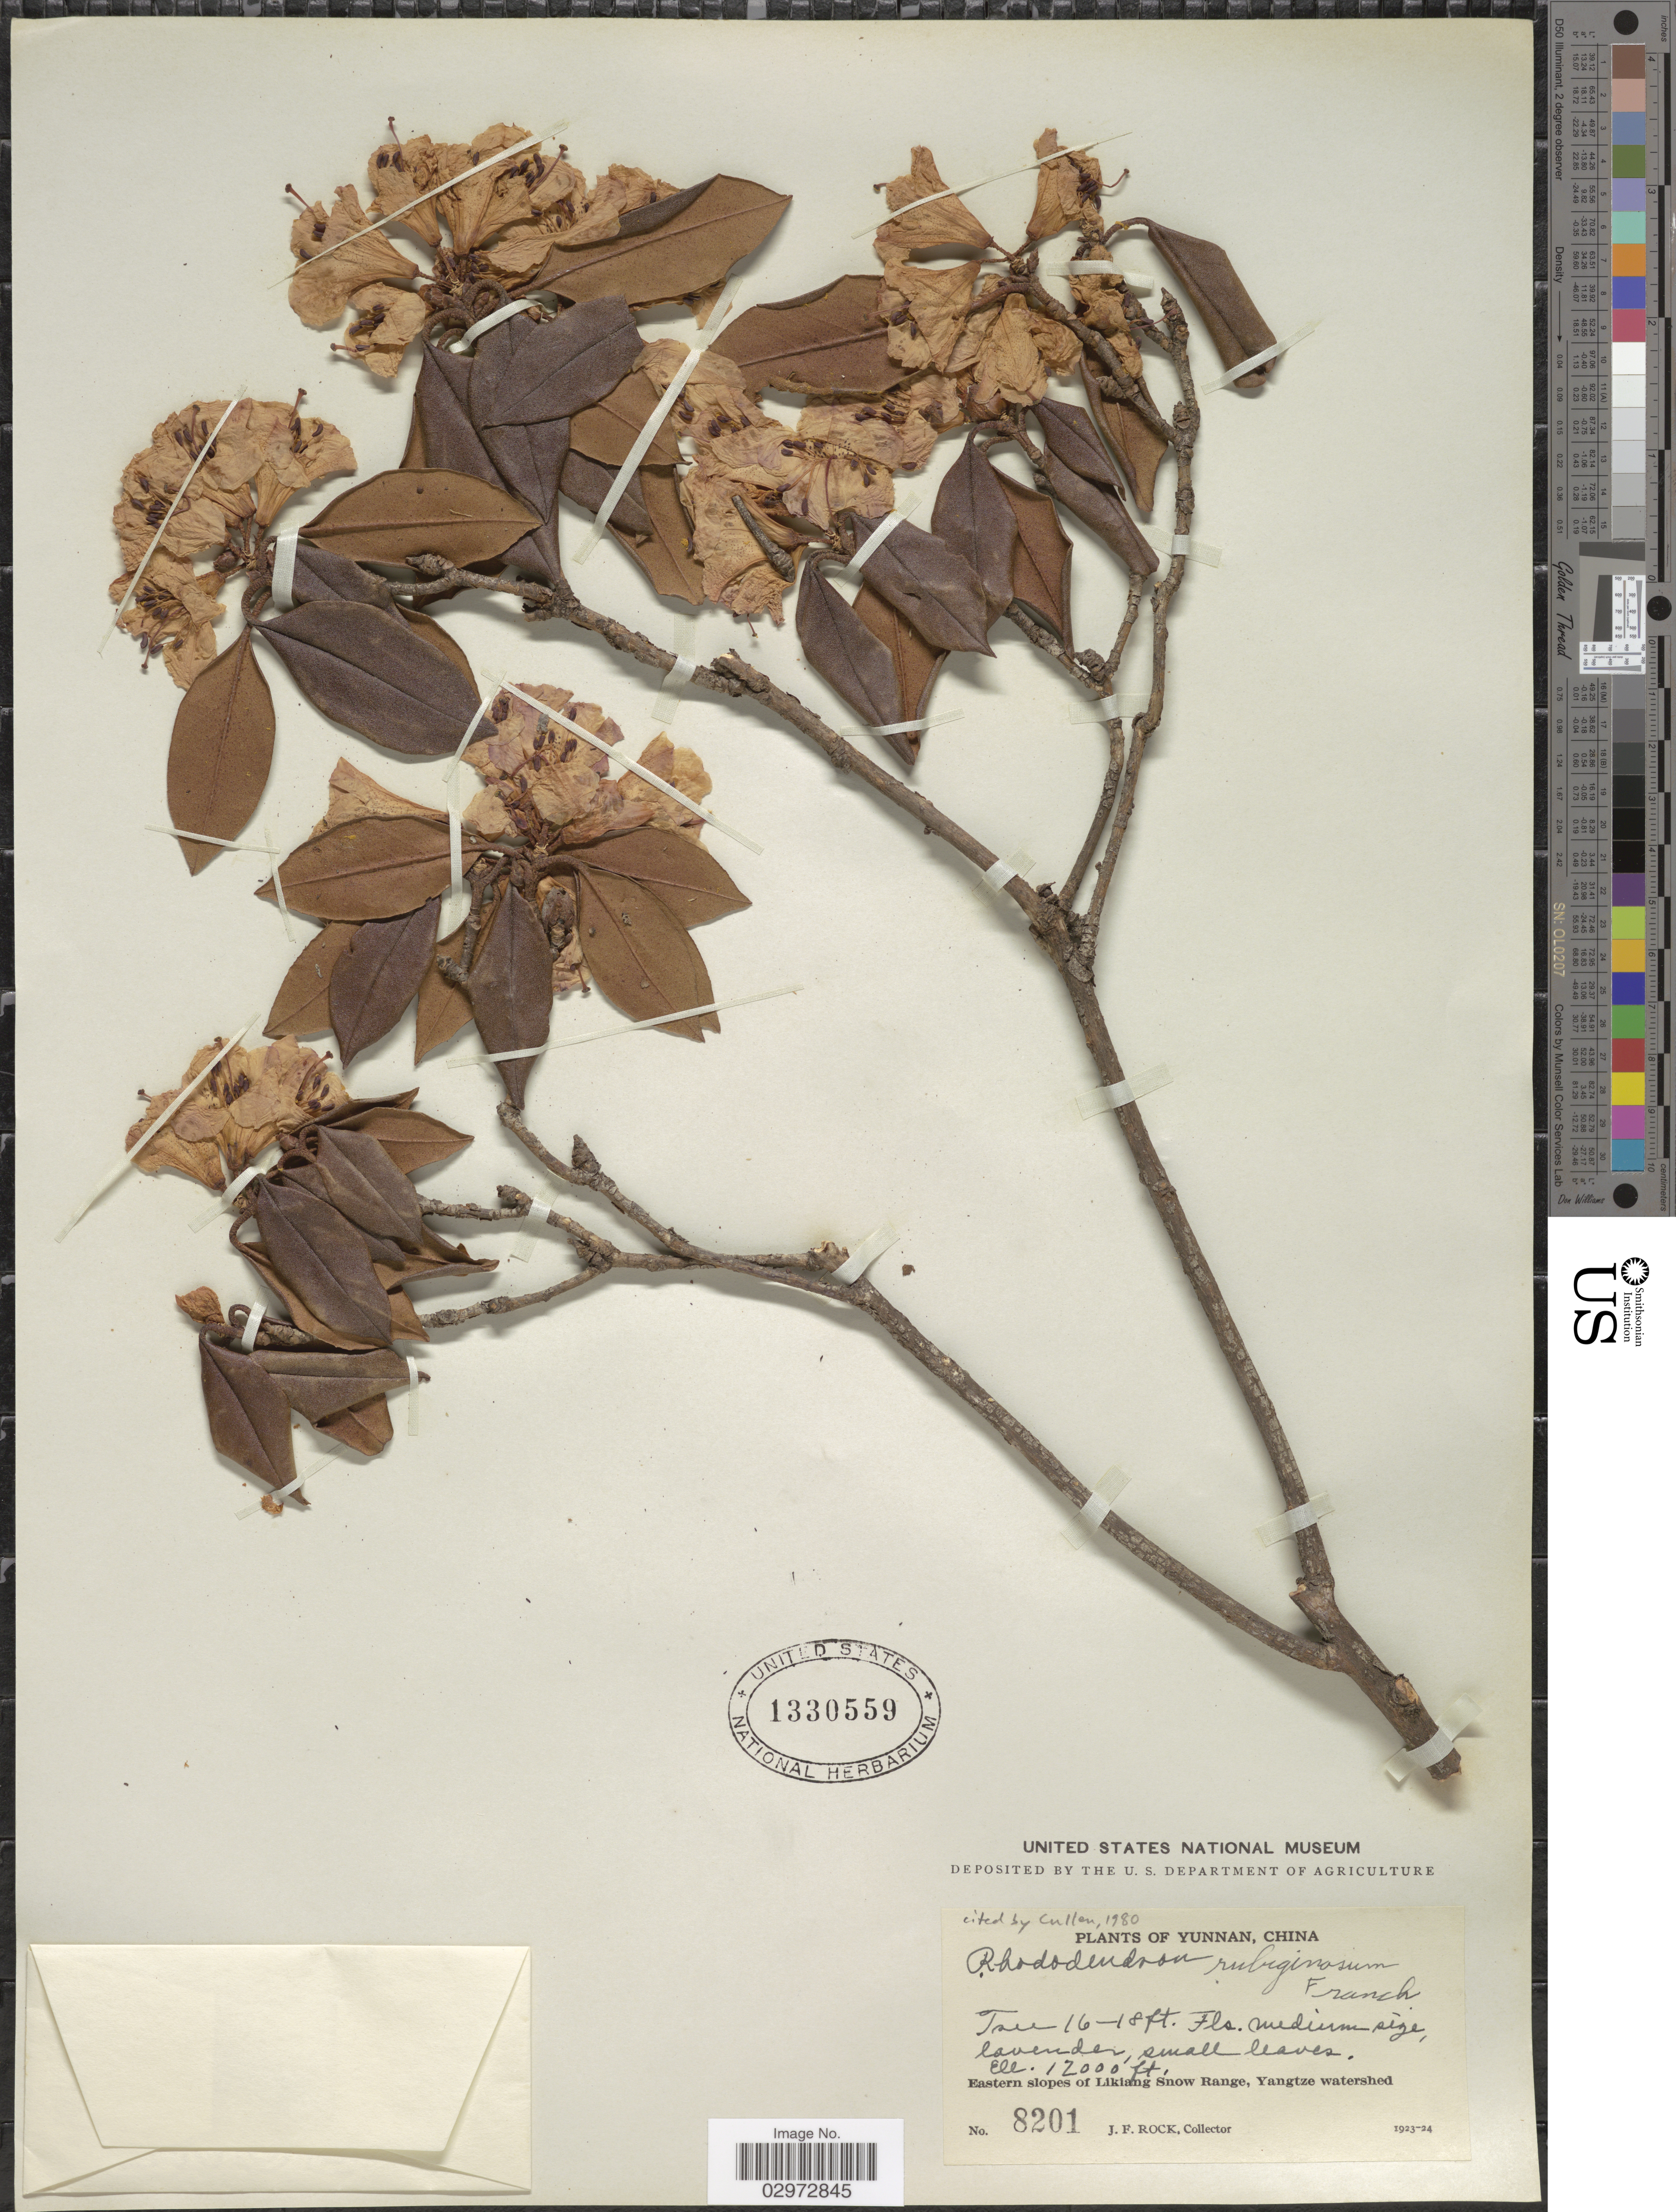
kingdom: Plantae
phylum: Tracheophyta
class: Magnoliopsida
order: Ericales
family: Ericaceae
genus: Rhododendron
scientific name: Rhododendron rubiginosum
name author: Franch.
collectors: J. Rock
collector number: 8201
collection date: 1923/1924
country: China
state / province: Yunnan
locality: Eastern slopes of Likiang Snow Range, Yangtze watershed.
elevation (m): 3658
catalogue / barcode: US 1330559